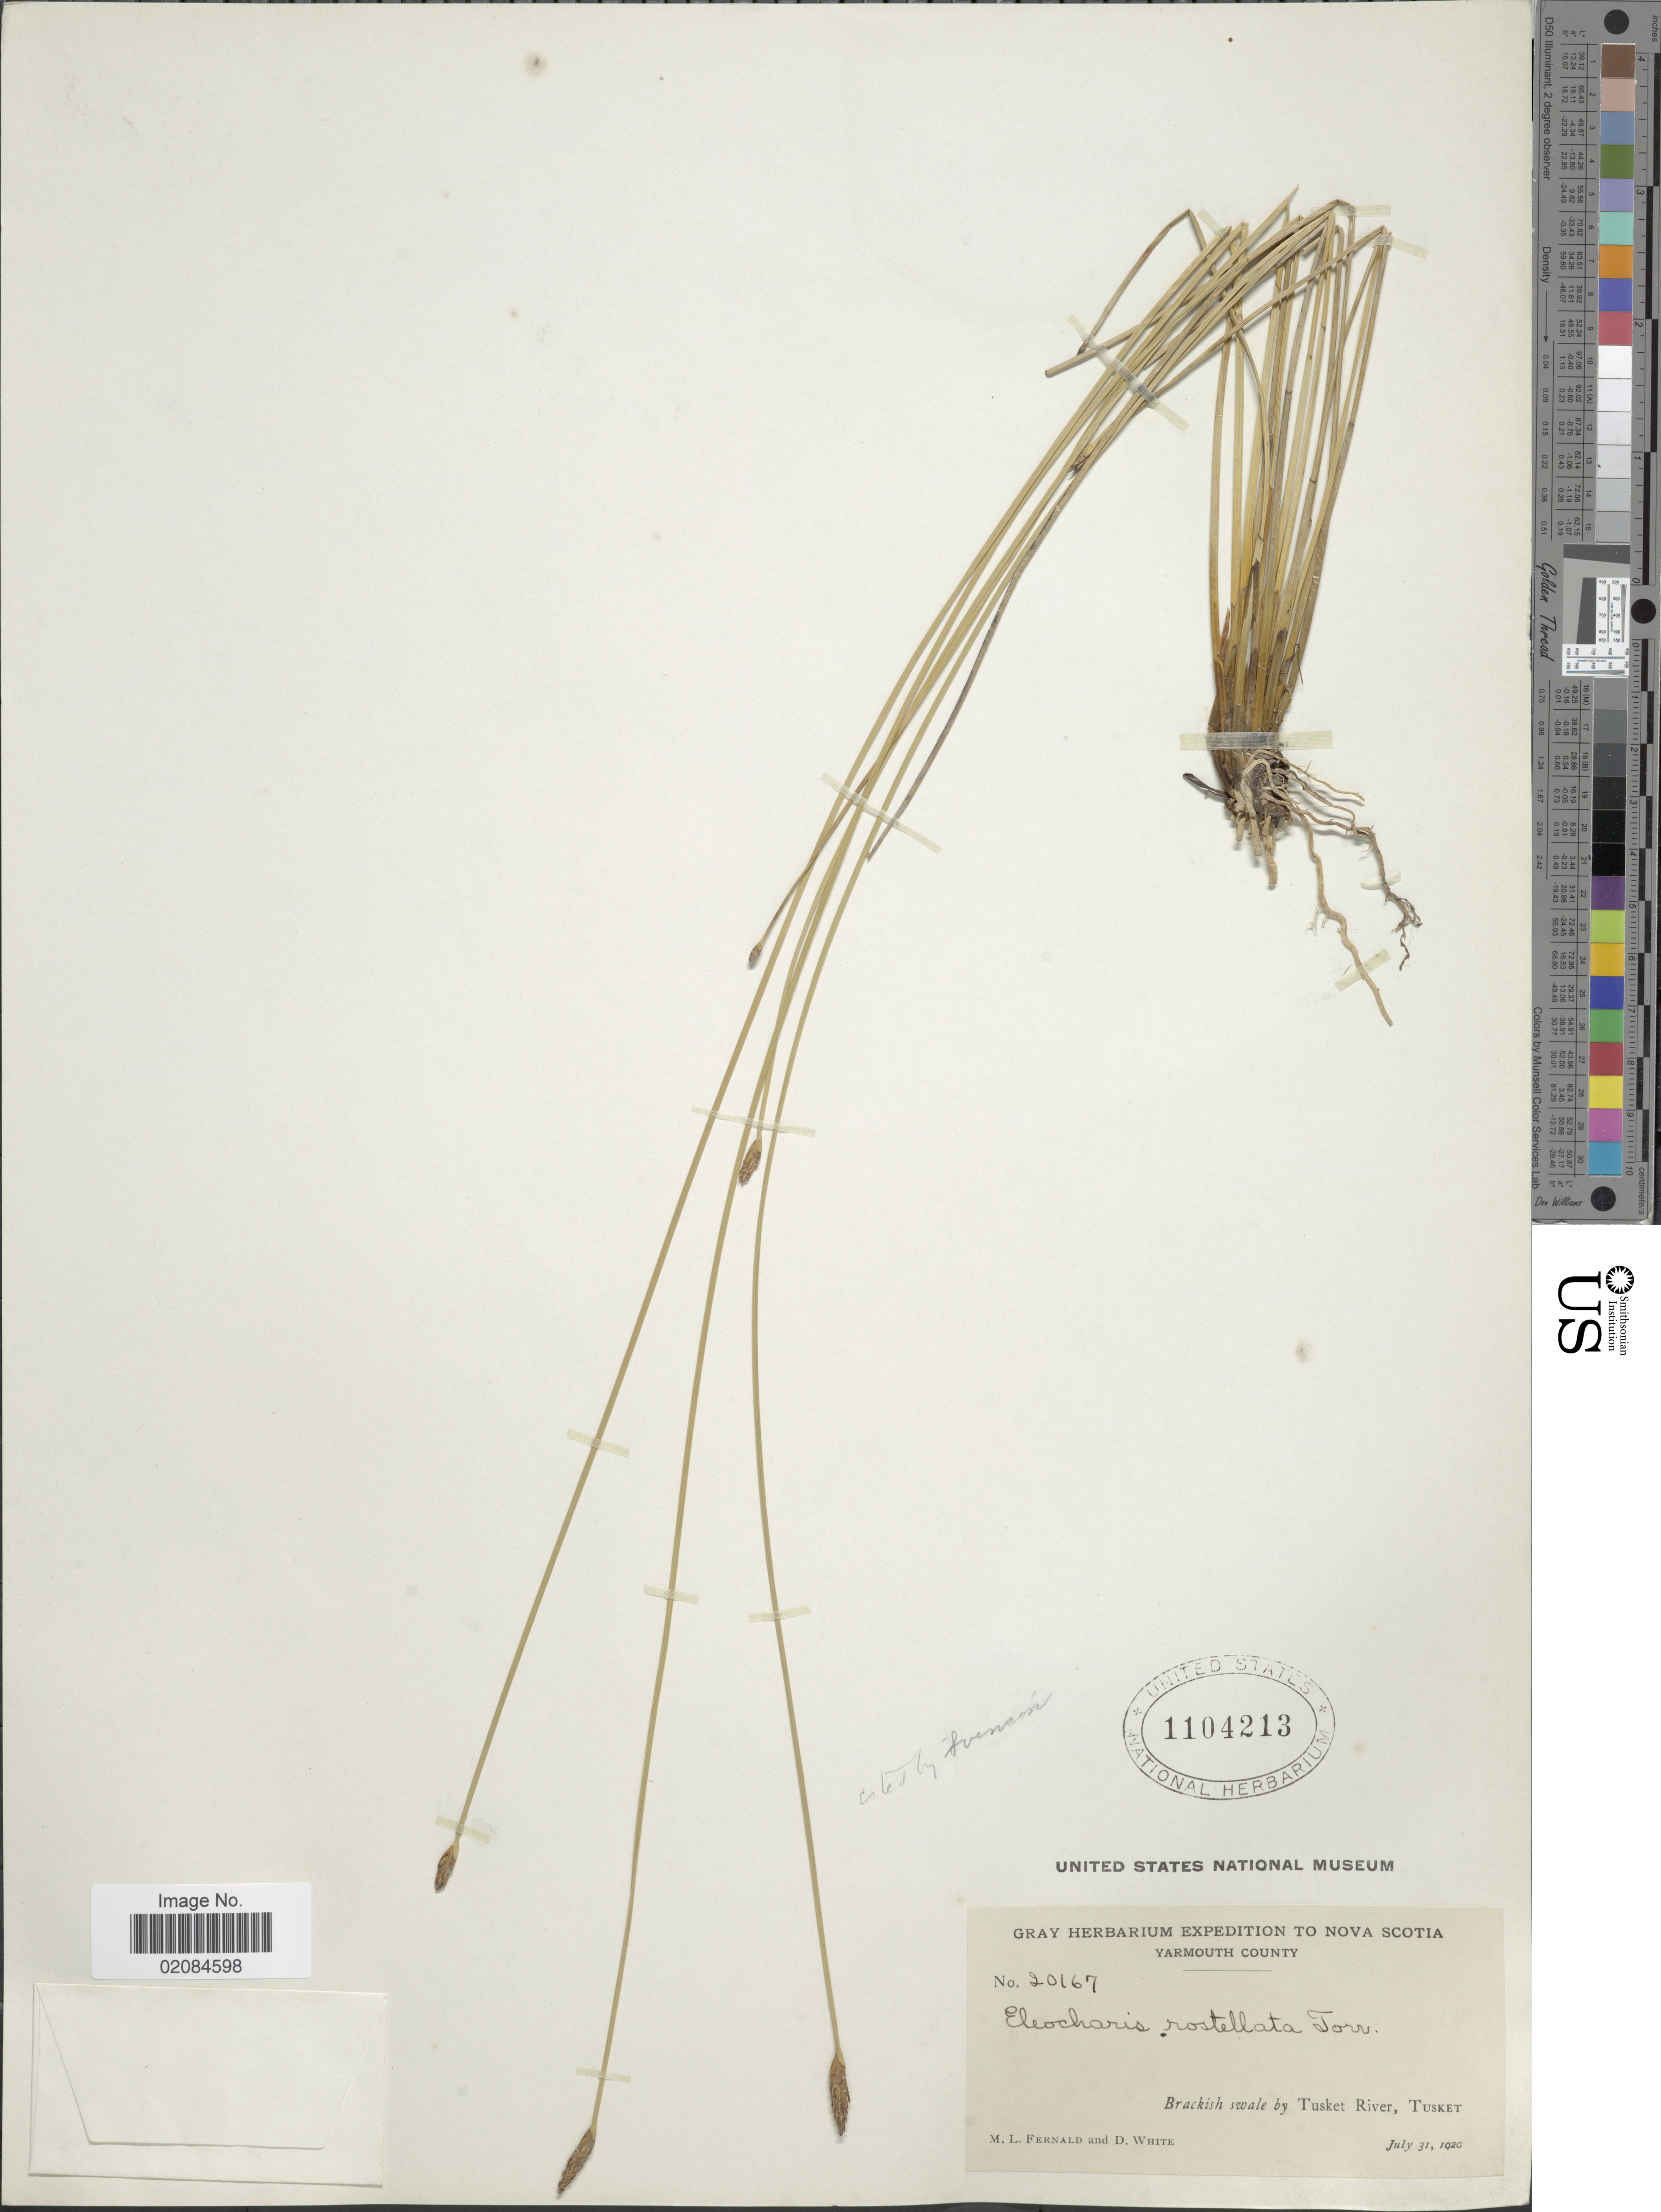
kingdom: Plantae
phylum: Tracheophyta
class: Liliopsida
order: Poales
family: Cyperaceae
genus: Eleocharis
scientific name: Eleocharis rostellata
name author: (Torr.) Torr.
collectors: M. L. Fernald & D. White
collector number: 20167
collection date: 1920-07-31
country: Canada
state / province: Nova Scotia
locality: Yarmouth County. Brackish swale by Tusket River, Tusket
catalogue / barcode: US 1104213